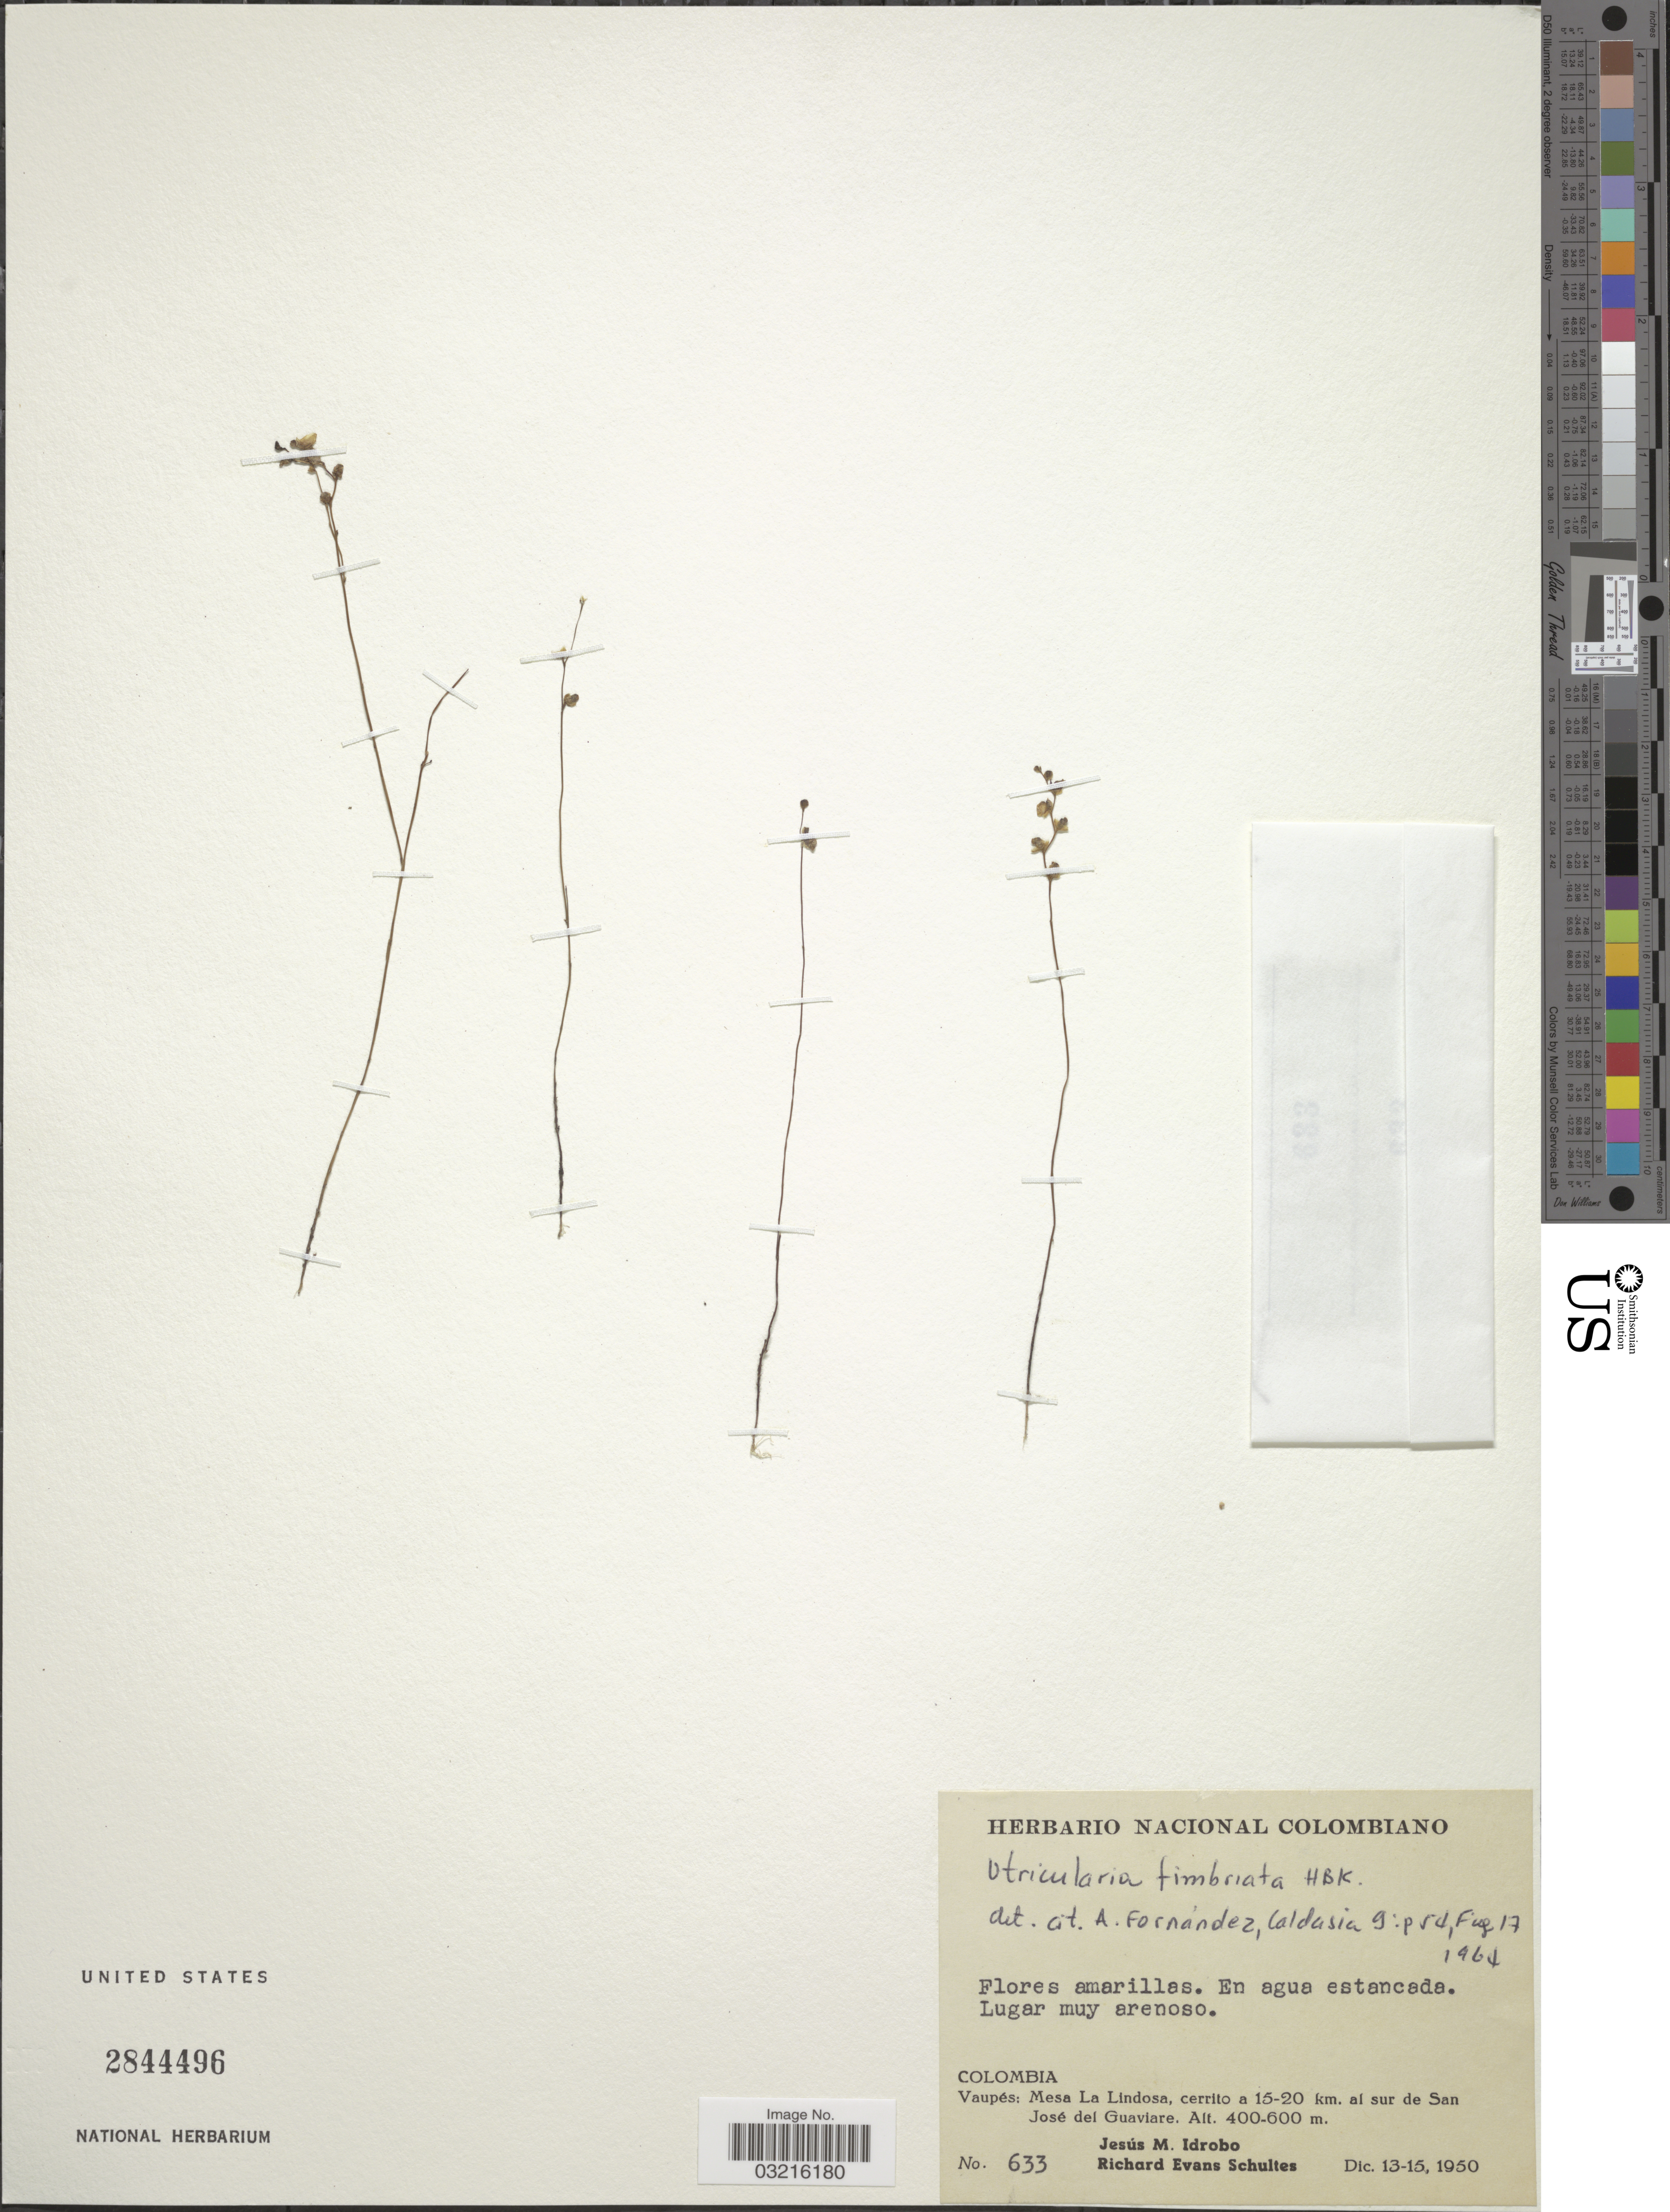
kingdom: Plantae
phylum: Tracheophyta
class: Magnoliopsida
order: Lamiales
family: Lentibulariaceae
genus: Utricularia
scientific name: Utricularia fimbriata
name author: Kunth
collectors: J. M. Idrobo & R. E. Schultes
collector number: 633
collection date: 1950-12-13/1950-12-15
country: Colombia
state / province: Vaupés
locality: Mesa La Lindosa, cerrito a 15-20 km. al sur de San José del Guaviare.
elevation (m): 400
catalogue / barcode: US 2844496